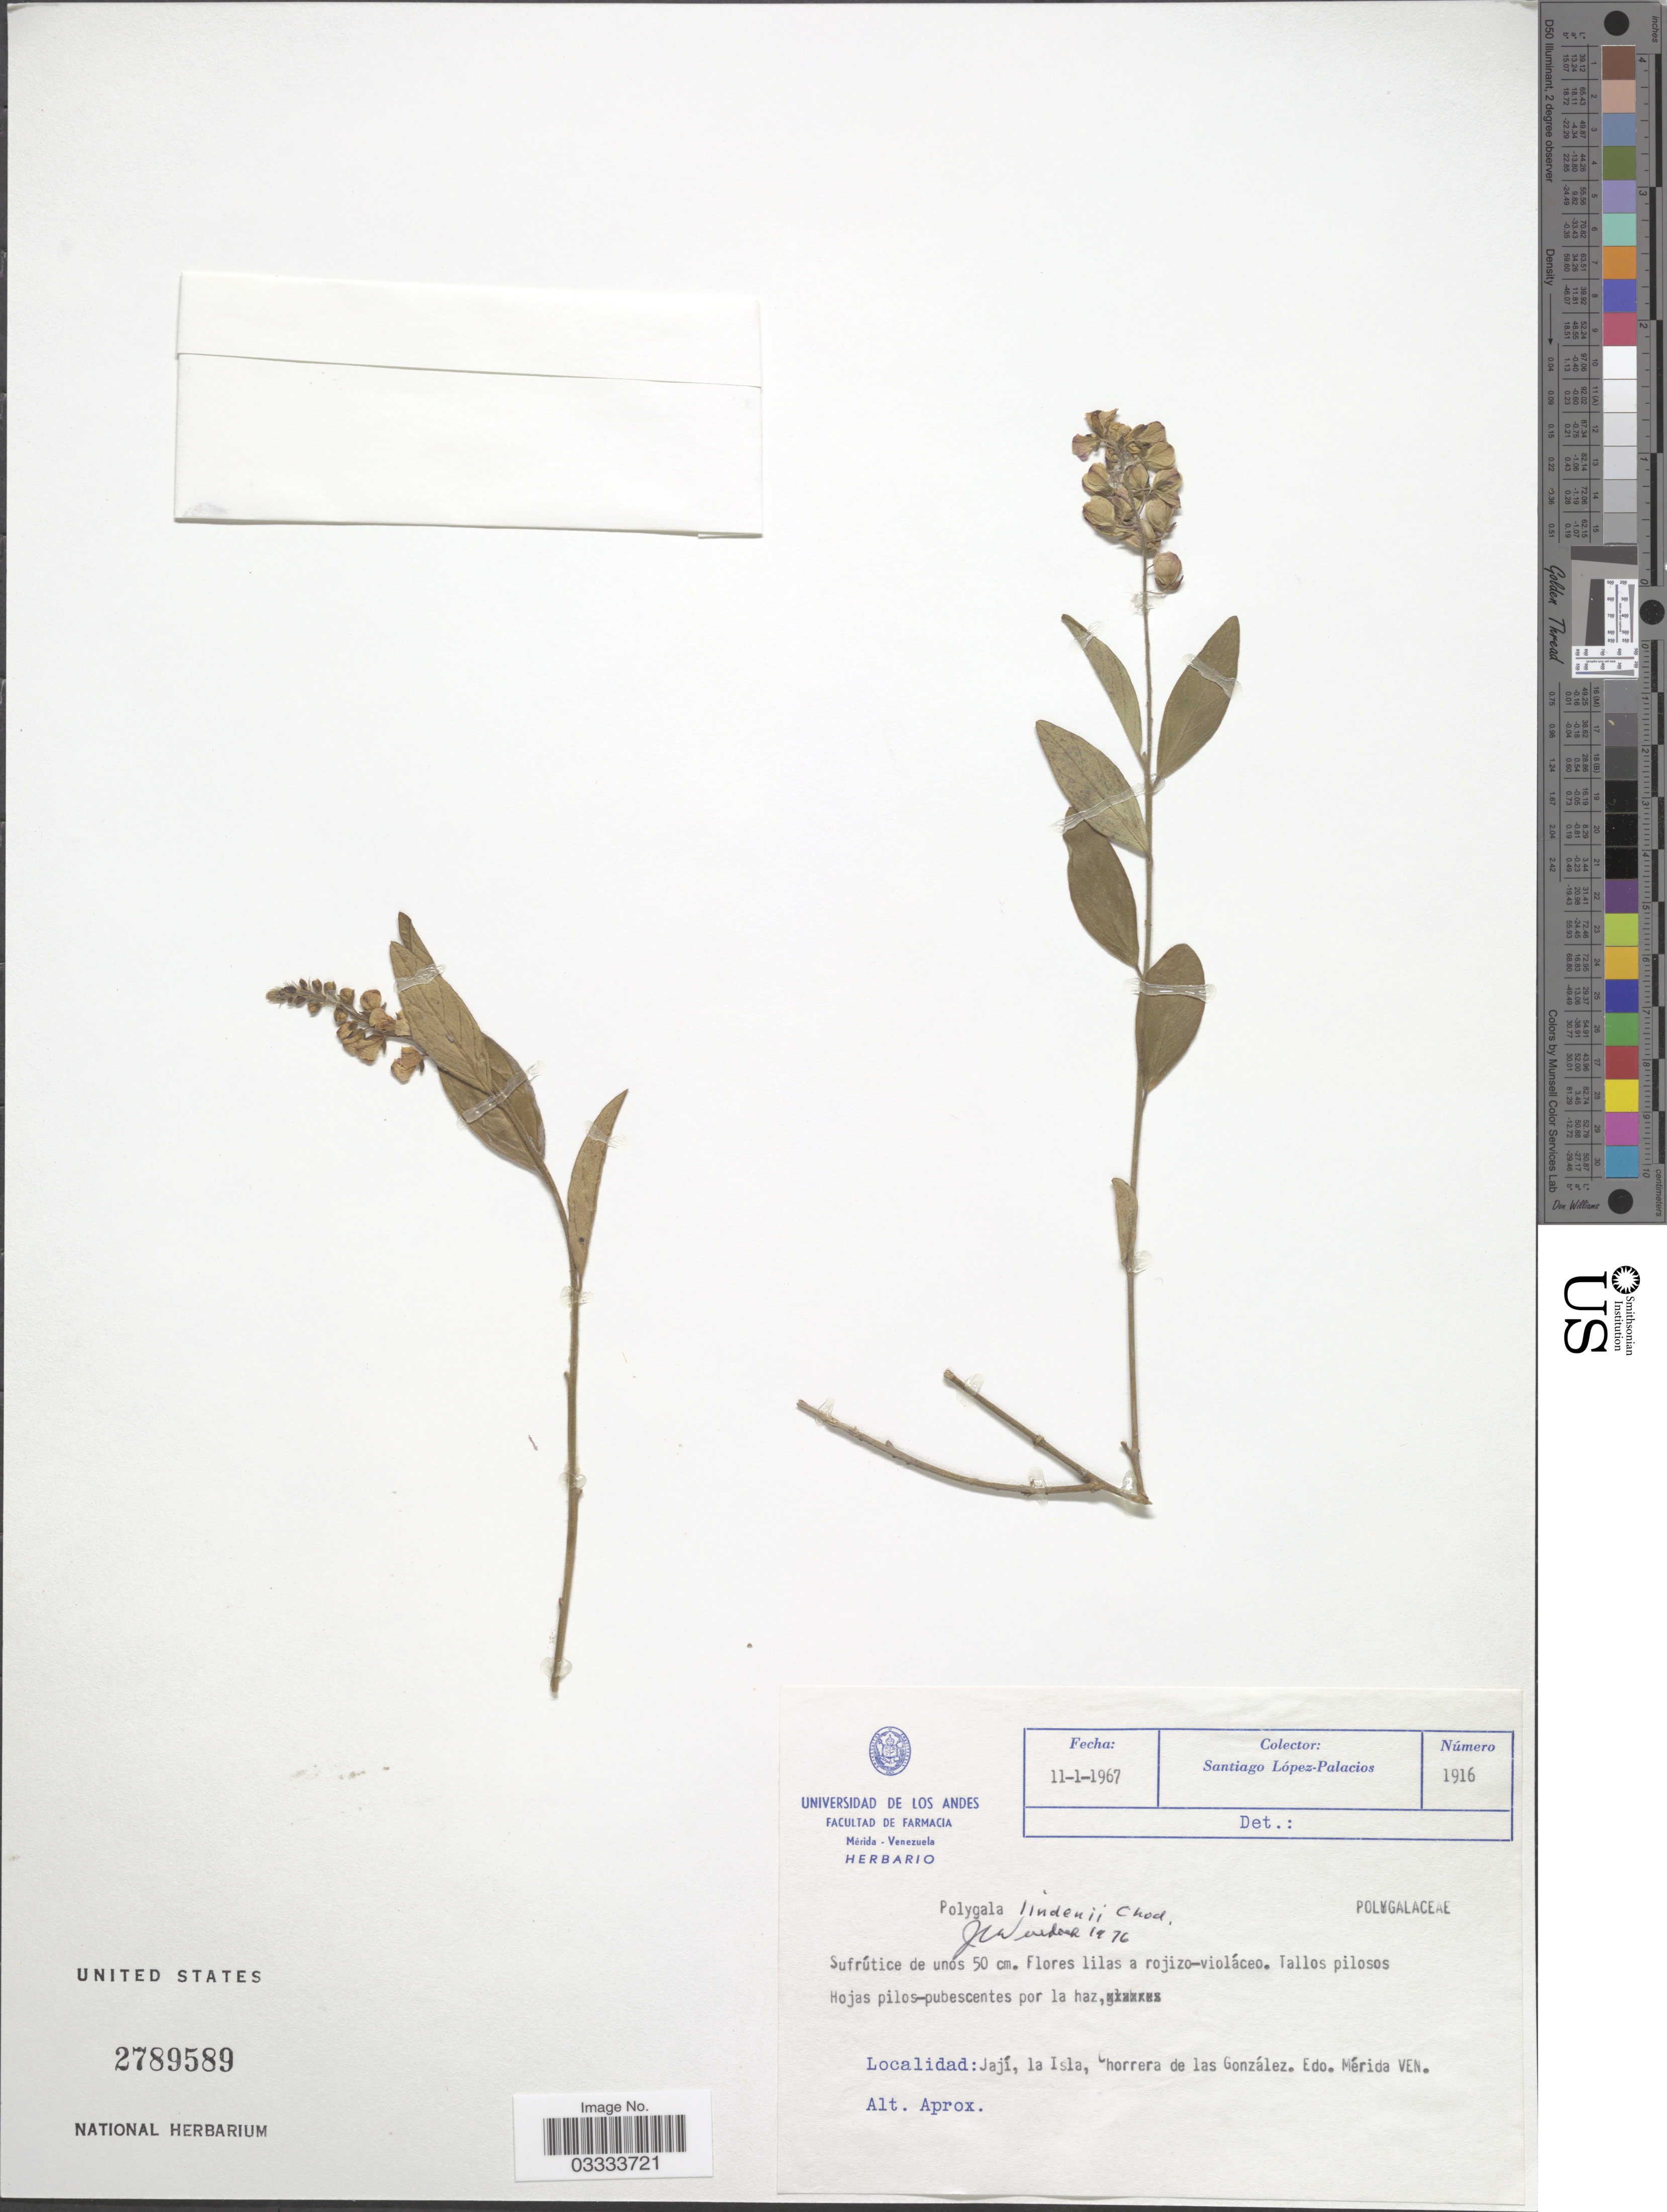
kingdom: Plantae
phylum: Tracheophyta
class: Magnoliopsida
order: Fabales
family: Polygalaceae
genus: Asemeia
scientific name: Asemeia monninoides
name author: (Kunth) J.F.B. Pastore & J.R. Abbott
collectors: S. López-Palacios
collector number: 1916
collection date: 1967-01-11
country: Venezuela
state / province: Mérida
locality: Jají, la Isla, Chorrera de las Gonzáles.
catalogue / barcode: US 2789589